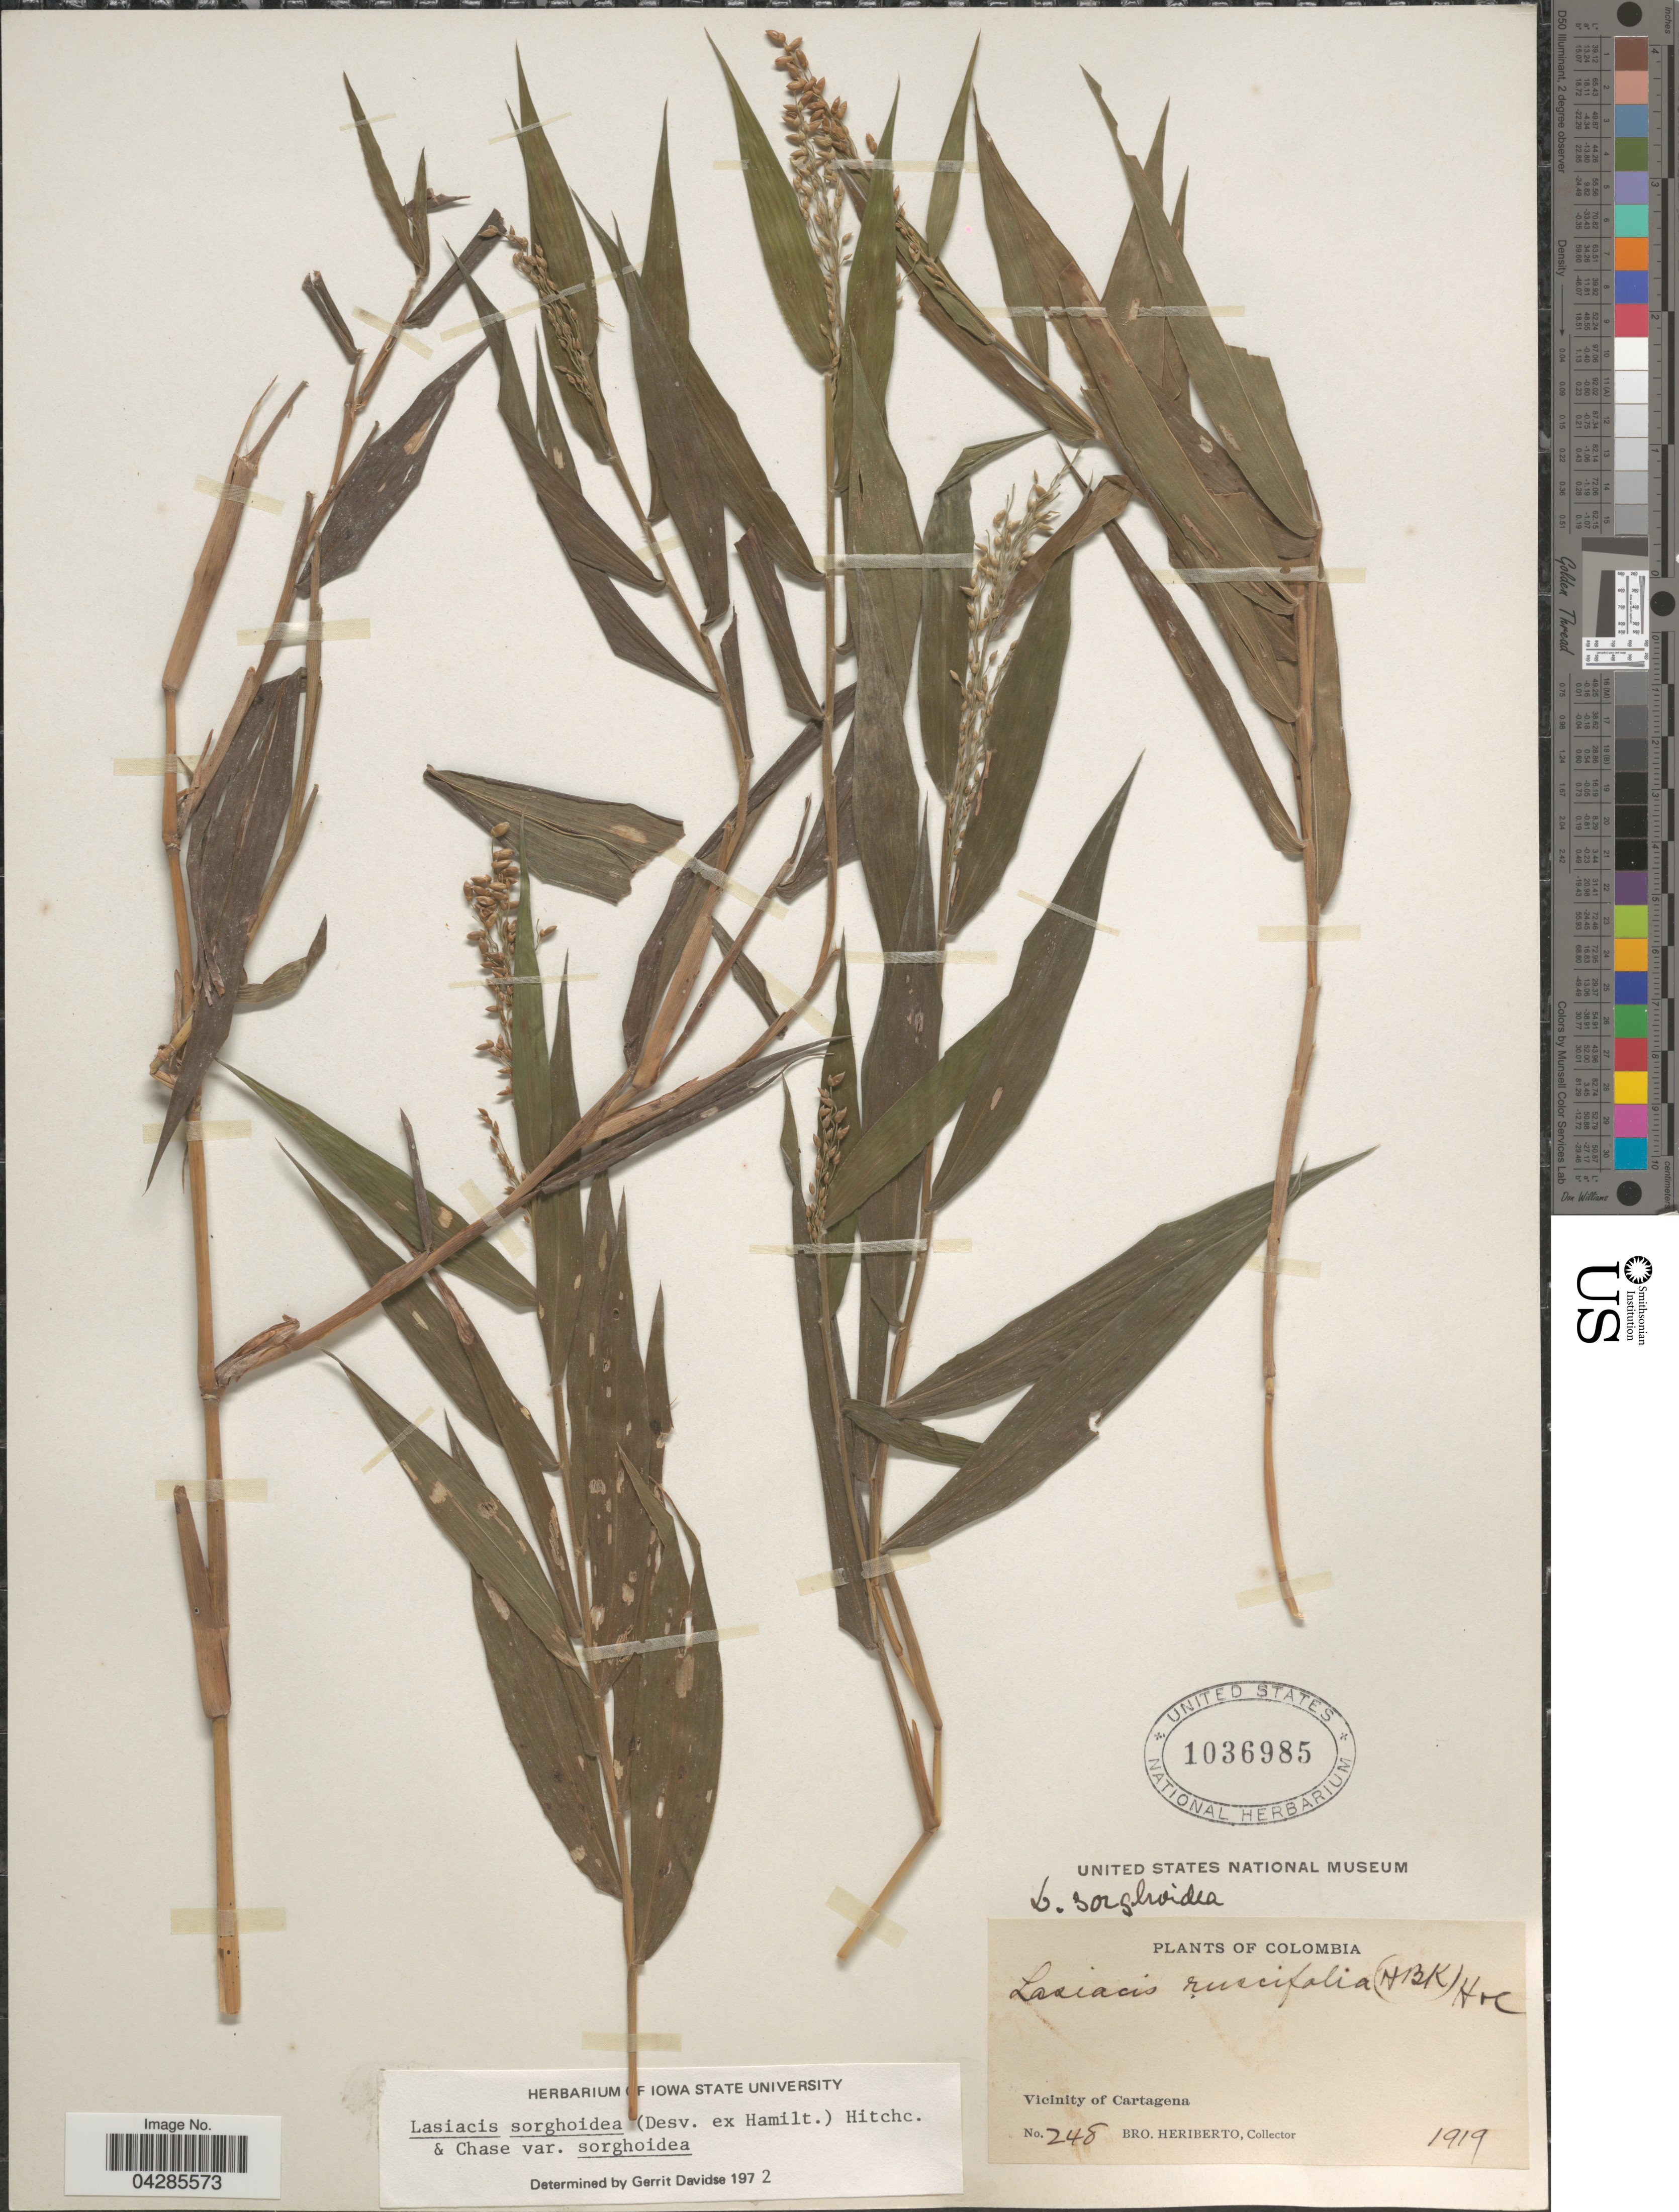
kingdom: Plantae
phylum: Tracheophyta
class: Liliopsida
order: Poales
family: Poaceae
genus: Lasiacis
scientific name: Lasiacis sorghoidea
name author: (Desv. ex Ham.) Hitchc. & Chase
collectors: B. Heriberto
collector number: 248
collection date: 1919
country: Colombia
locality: Vicinity of Cartagena.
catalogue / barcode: US 1036985